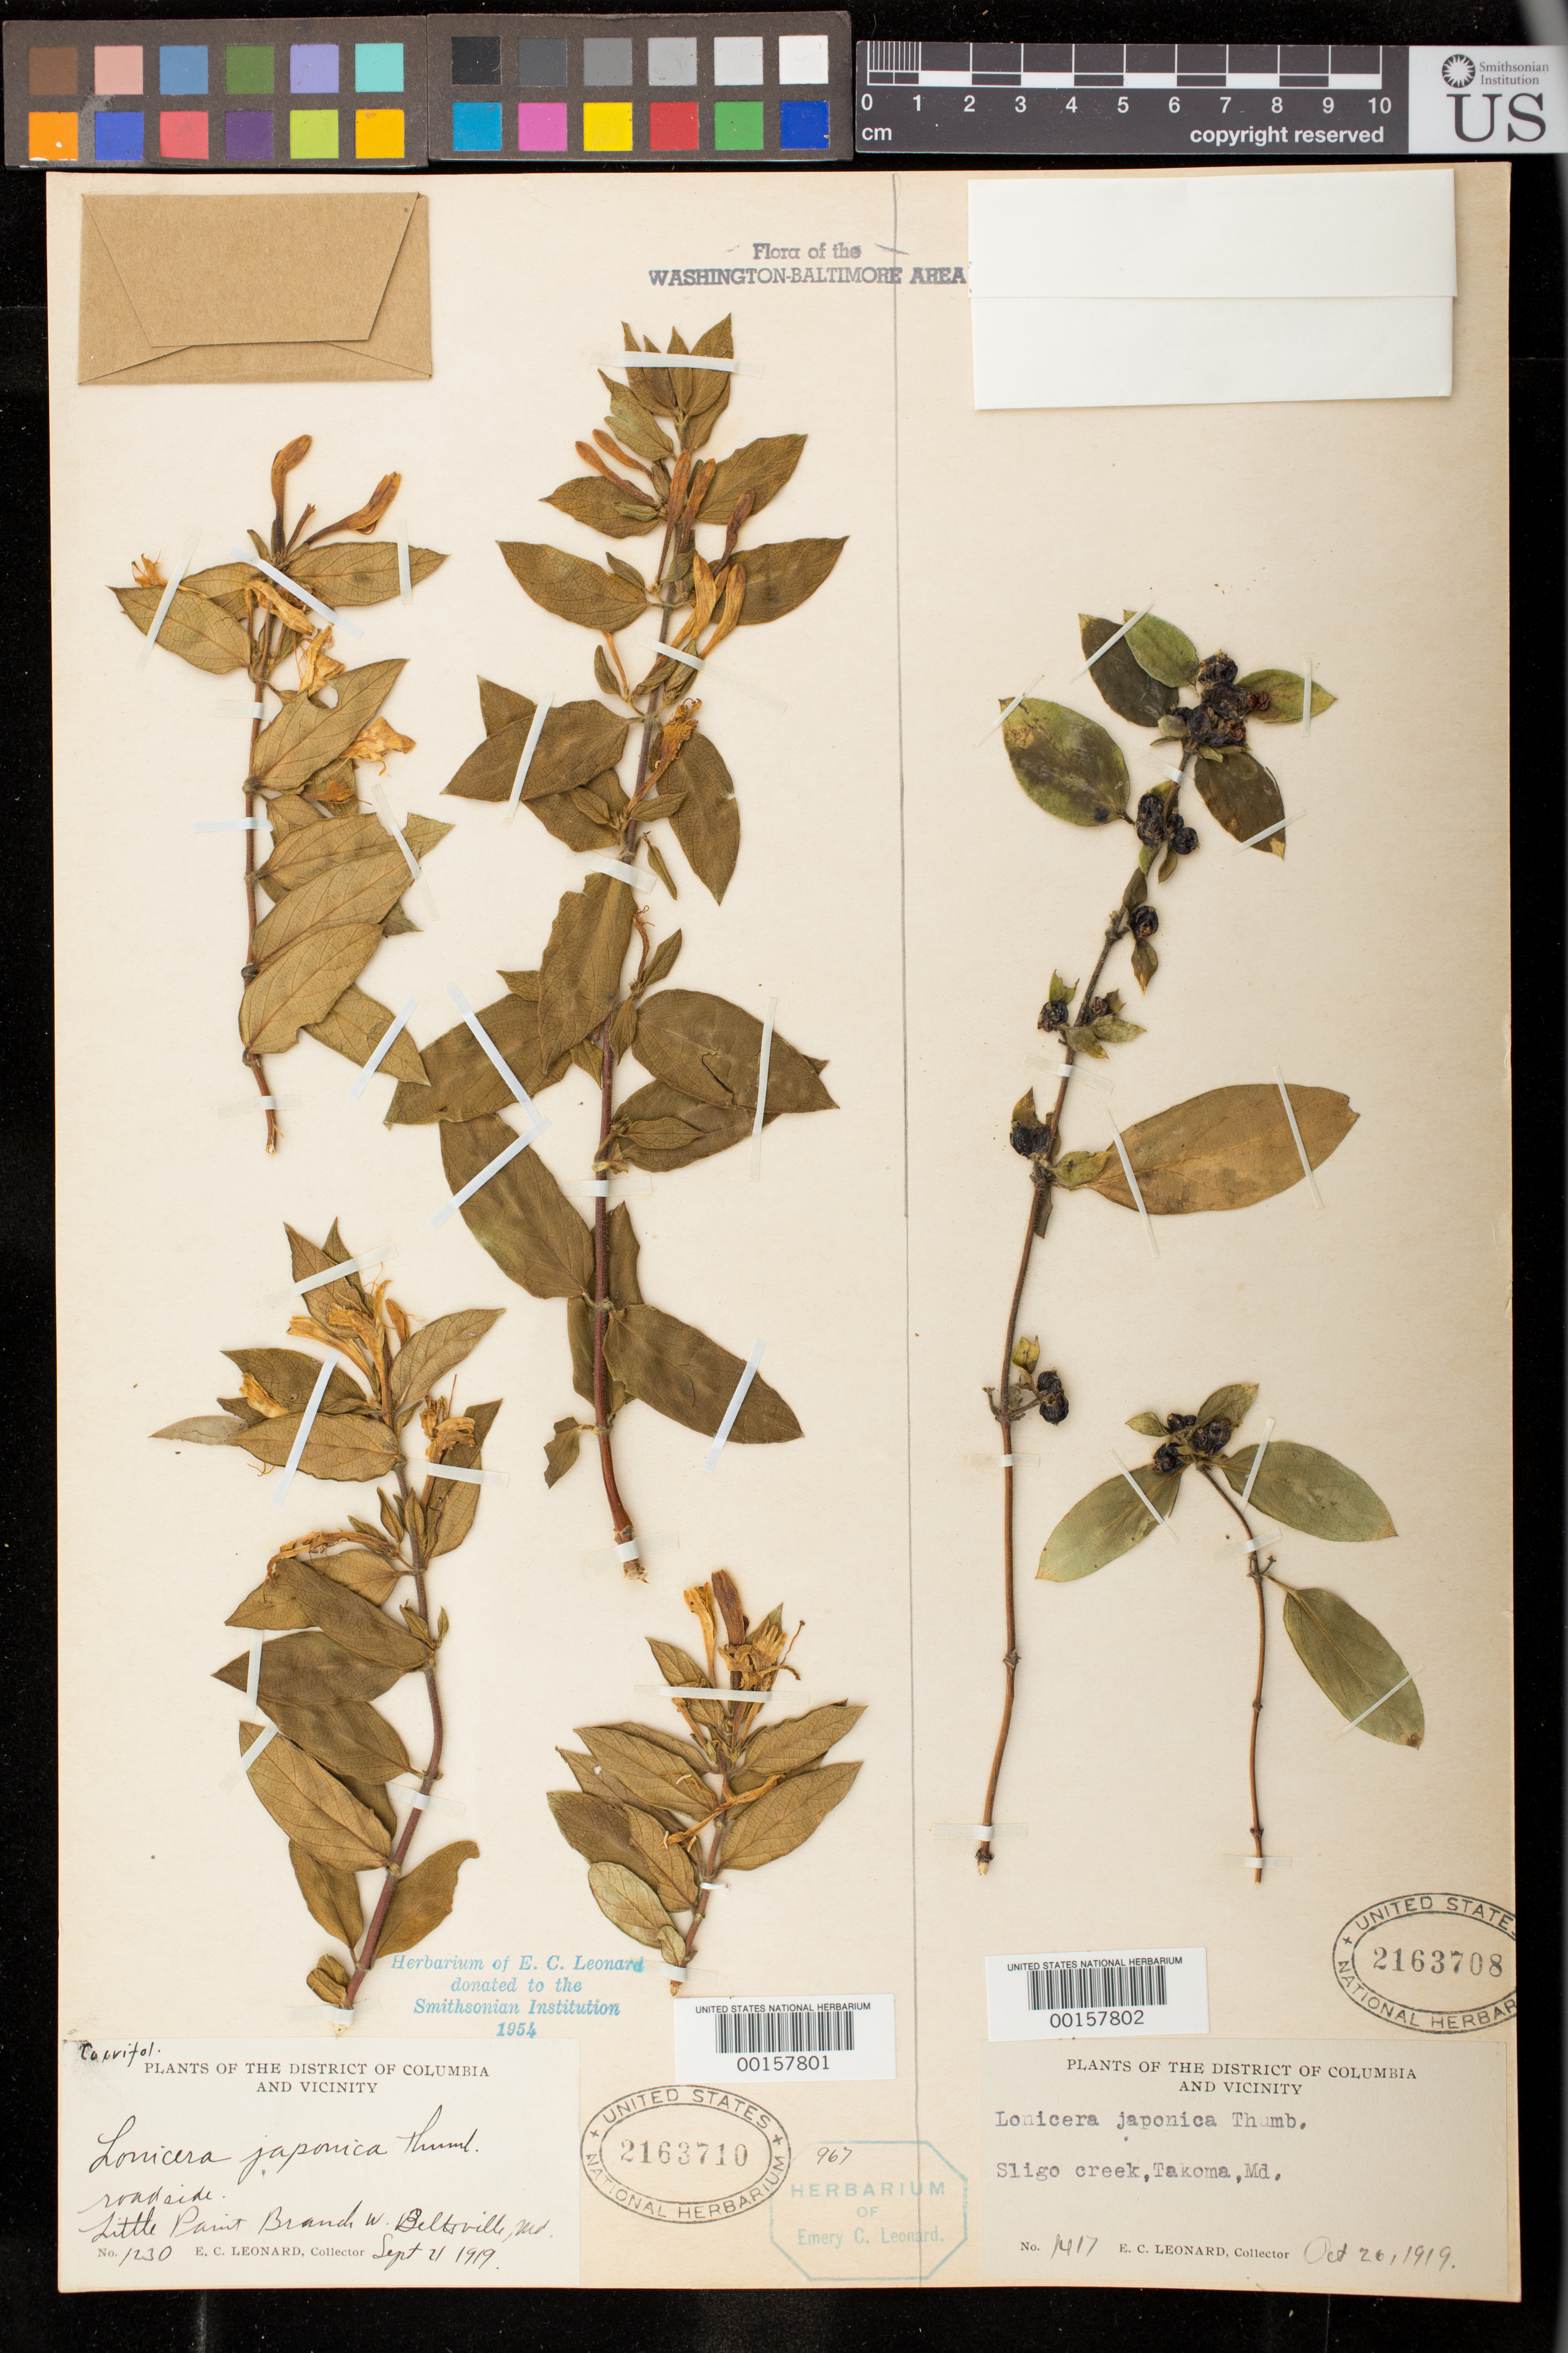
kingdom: Plantae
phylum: Tracheophyta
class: Magnoliopsida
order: Dipsacales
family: Caprifoliaceae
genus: Lonicera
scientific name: Lonicera japonica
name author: Thunb.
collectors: E. C. Leonard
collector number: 1230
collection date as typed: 21 Sep 1919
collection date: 1919-09-21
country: United States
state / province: Maryland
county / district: Prince George's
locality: Little Paint Branch, w. Beltsville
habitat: Roadside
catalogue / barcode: US 2163710